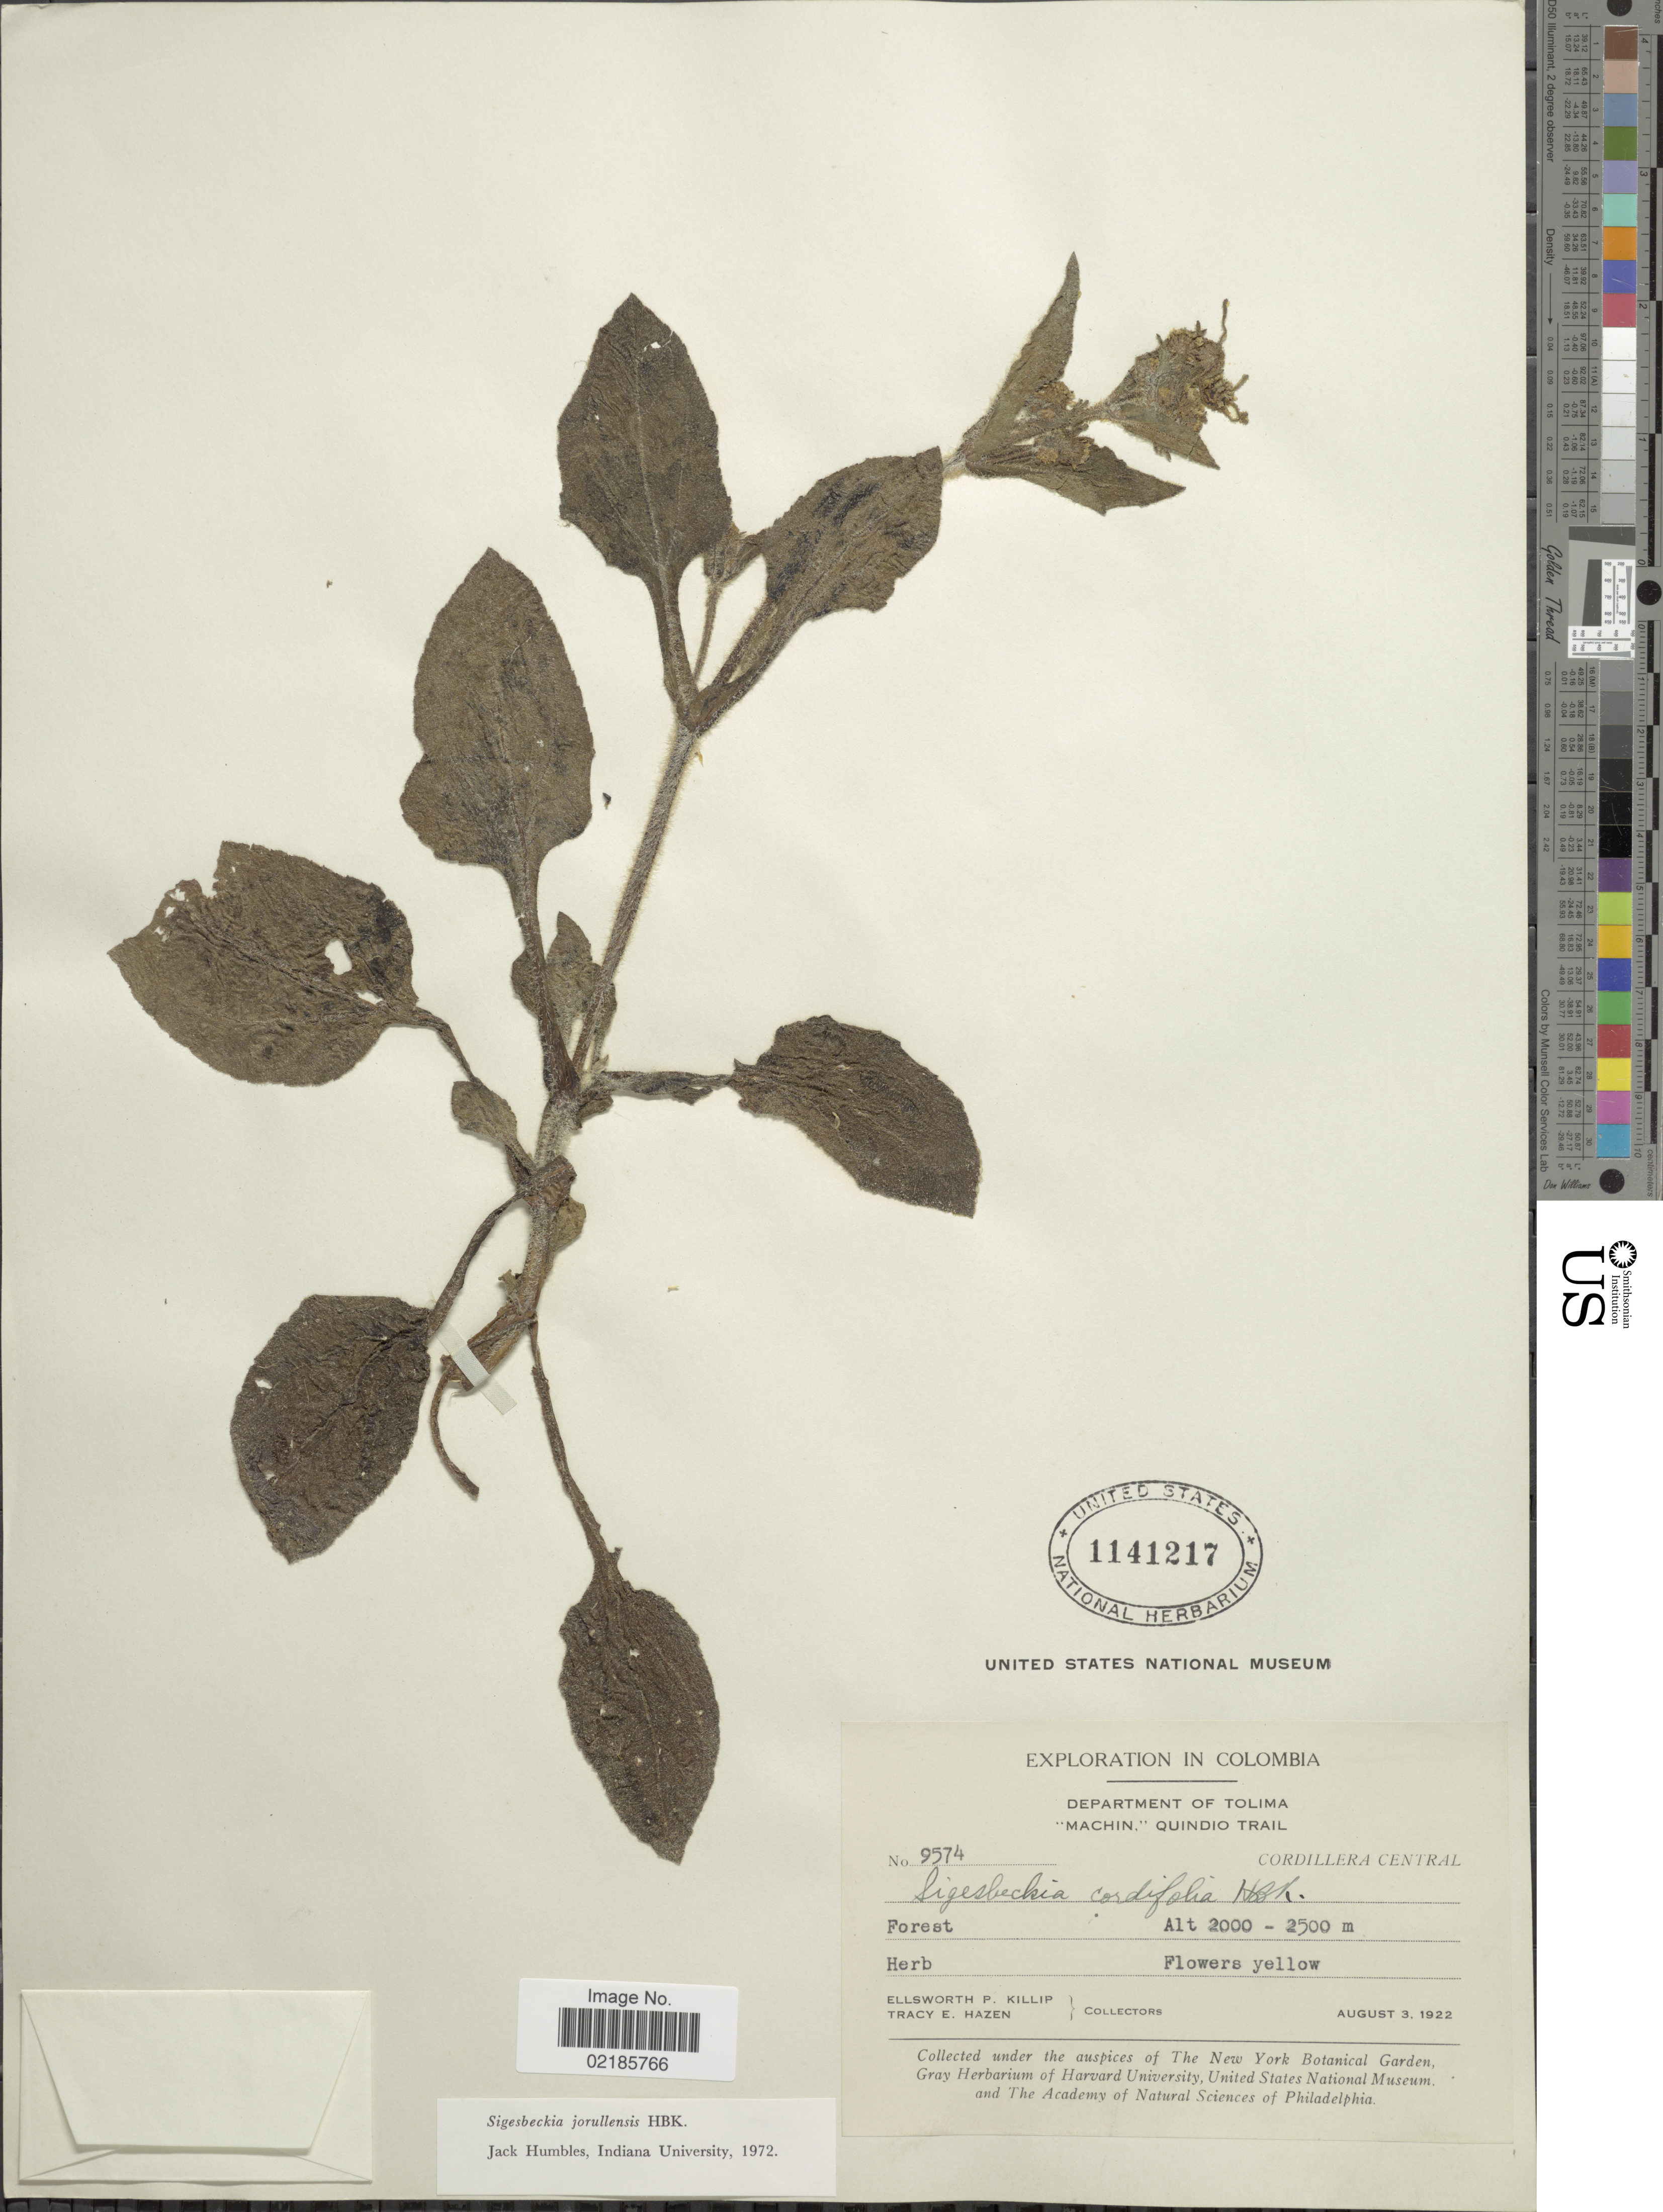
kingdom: Plantae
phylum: Tracheophyta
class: Magnoliopsida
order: Asterales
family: Asteraceae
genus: Sigesbeckia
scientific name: Sigesbeckia jorullensis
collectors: E. P. Killip & T. E. Hazen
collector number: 9574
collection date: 1922-08-03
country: Colombia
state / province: Tolima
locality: Machin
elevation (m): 2000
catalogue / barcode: US 1141217